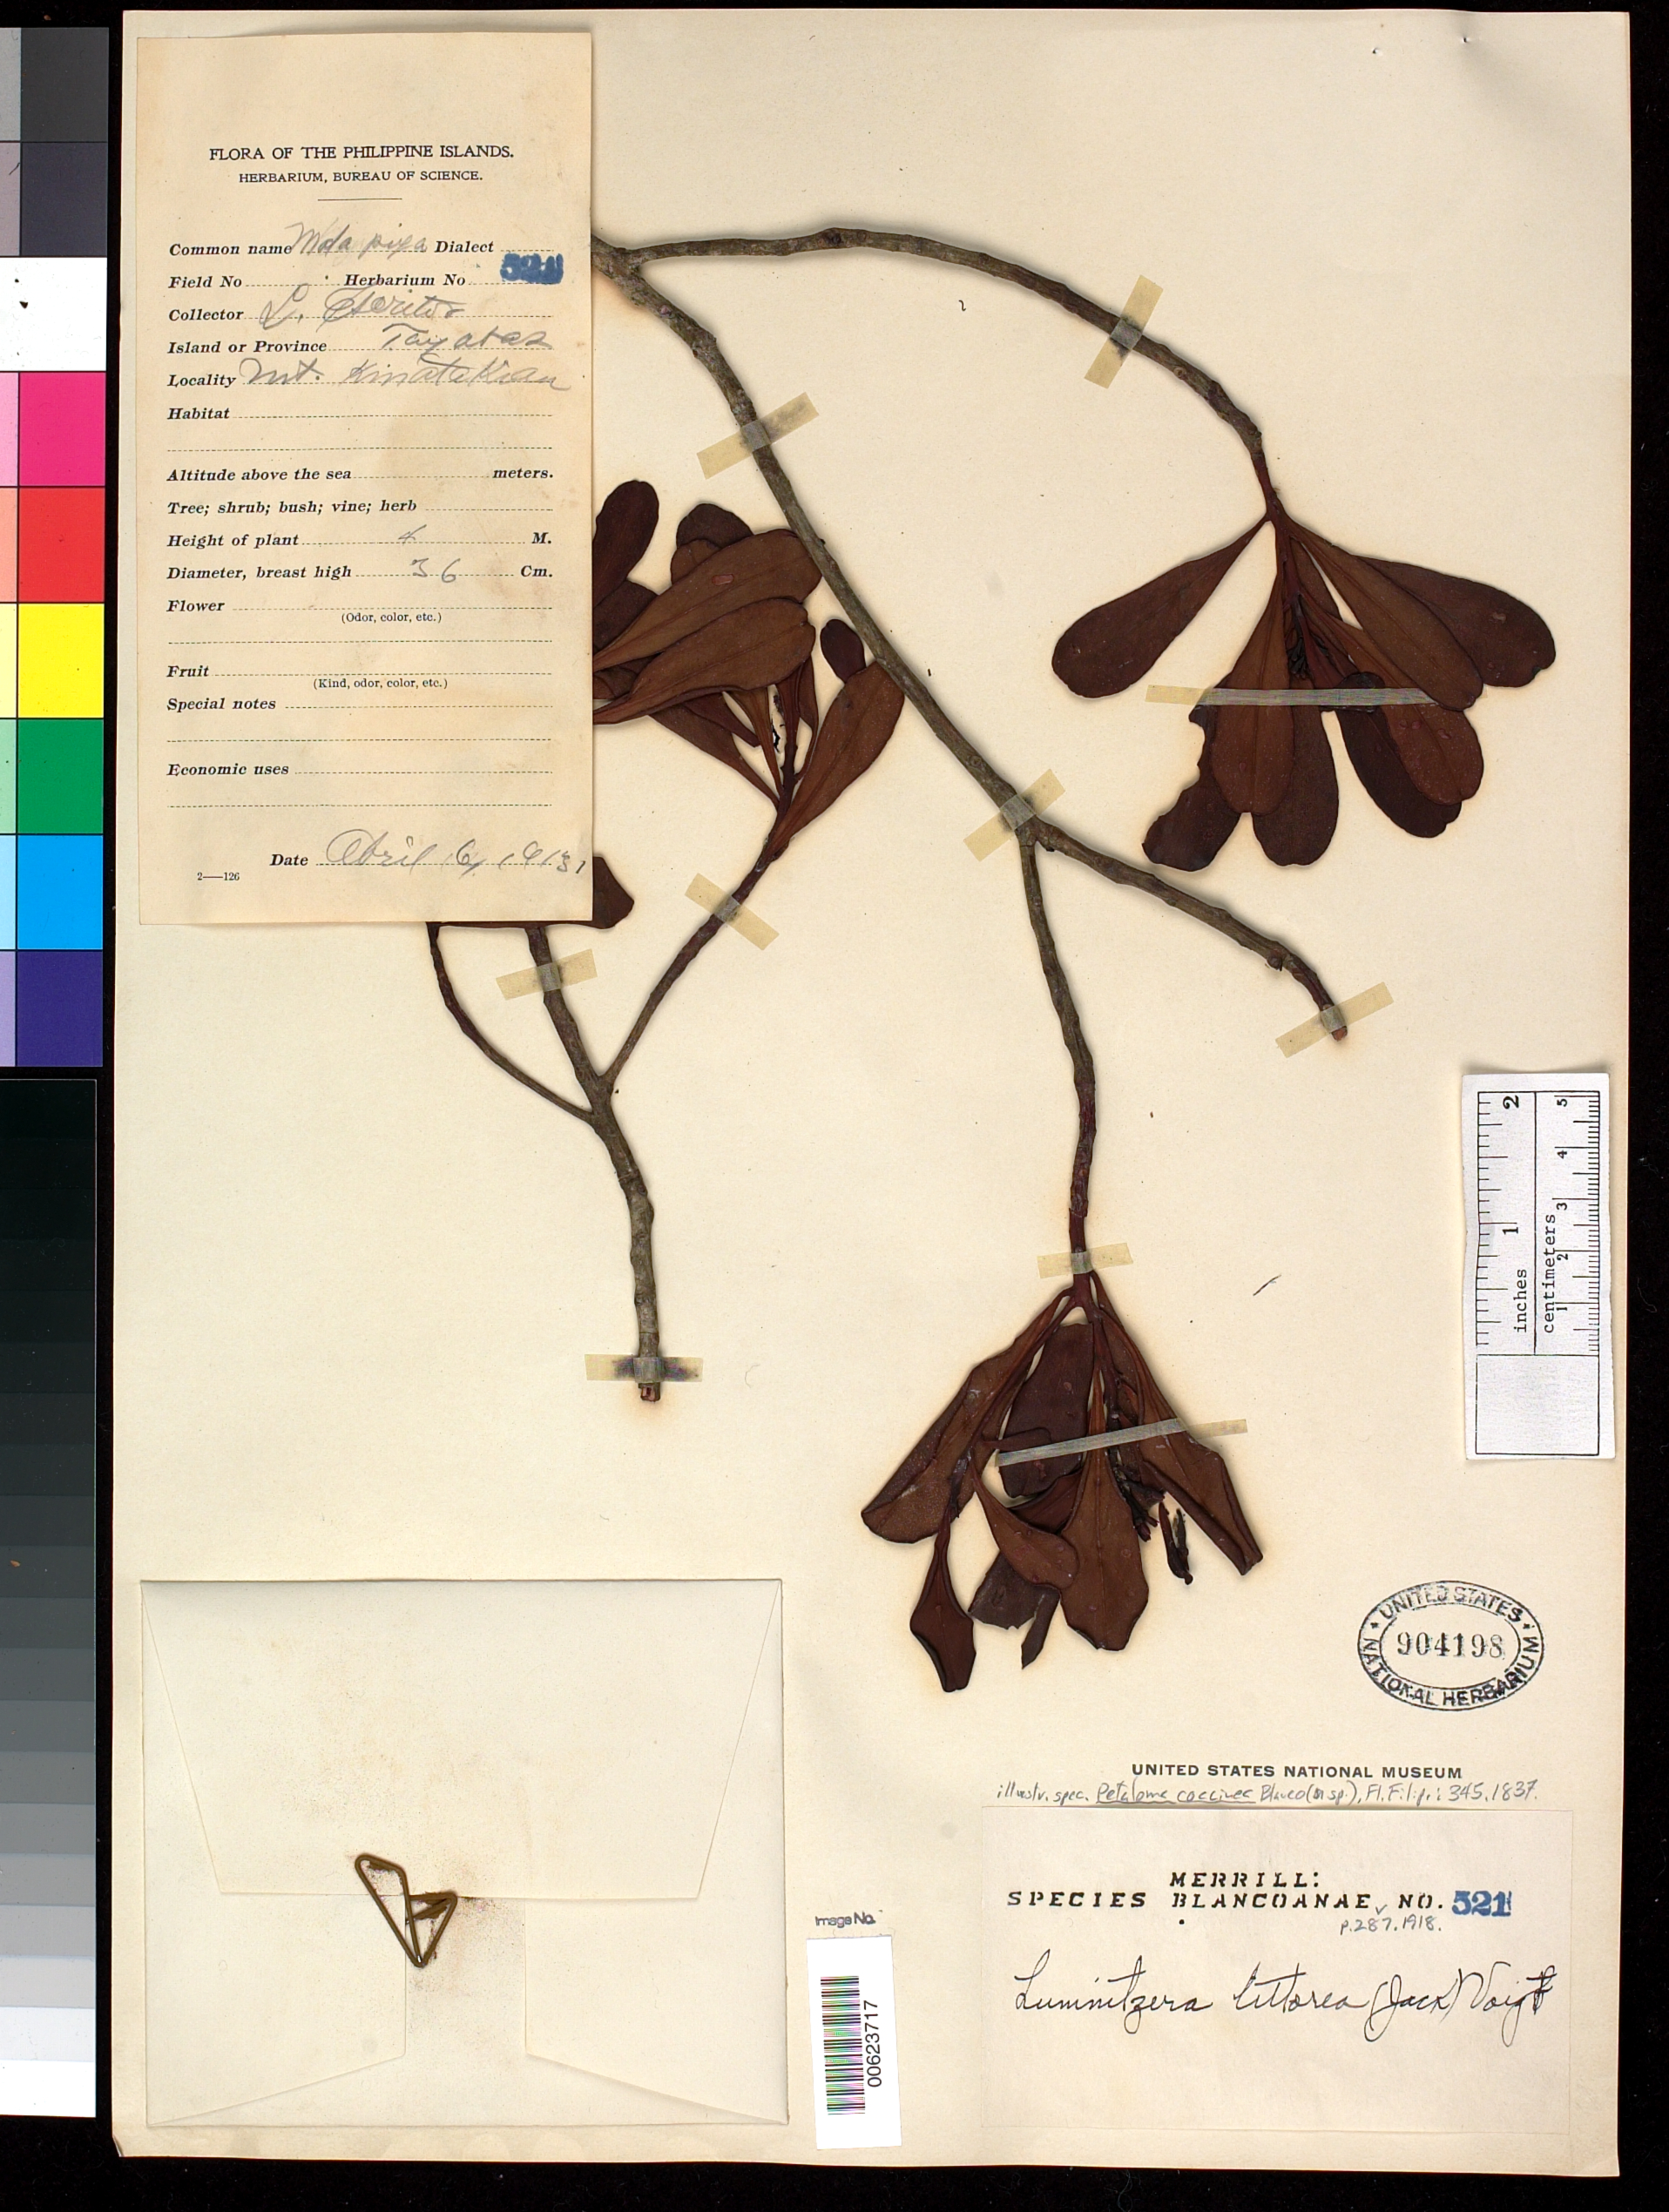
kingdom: Plantae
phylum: Tracheophyta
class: Magnoliopsida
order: Myrtales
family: Melastomataceae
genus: Petaloma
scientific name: Petaloma coccinea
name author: Blanco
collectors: L. Escritor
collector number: Sp. Blancoan. 0521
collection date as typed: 06 Apr 1913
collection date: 1913-04-06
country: Philippines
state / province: Calabarzon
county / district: Quezon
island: Luzon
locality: Mt. kinatakian, tayabas prov. [= quezon province]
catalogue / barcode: US 904198